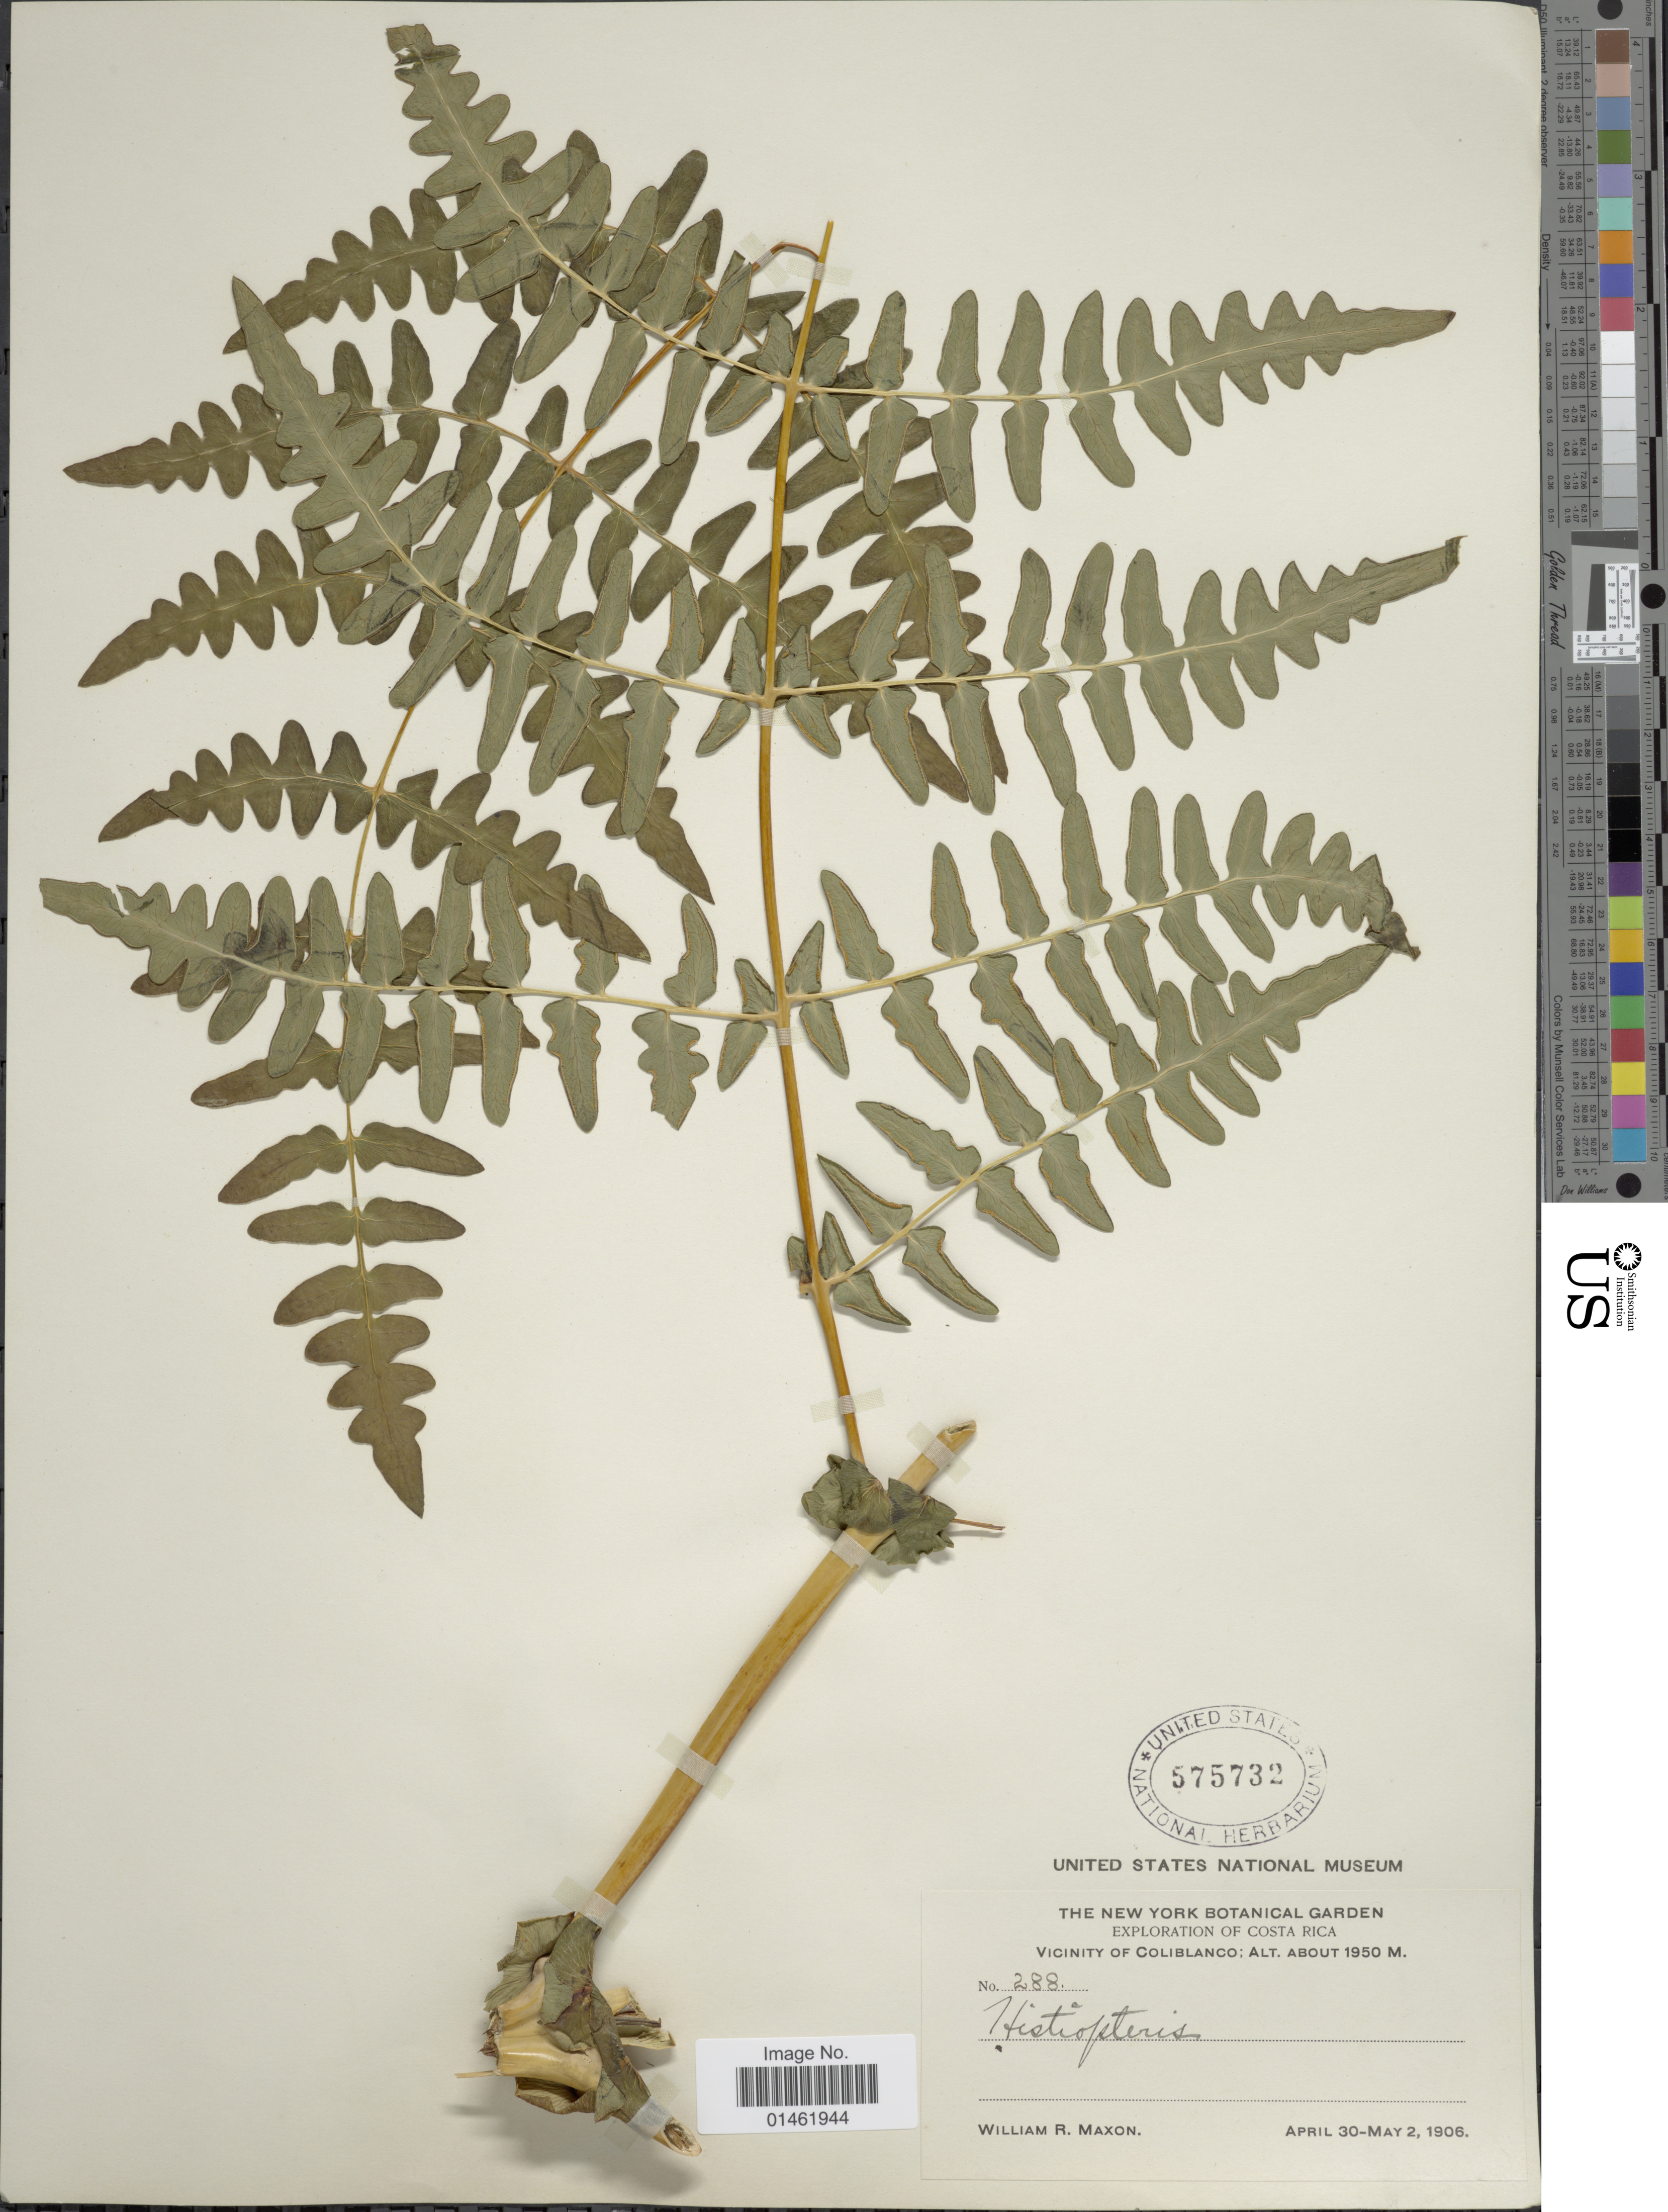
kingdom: Plantae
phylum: Tracheophyta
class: Polypodiopsida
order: Polypodiales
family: Dennstaedtiaceae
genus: Histiopteris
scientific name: Histiopteris incisa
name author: (Thunb.) J. Sm.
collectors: W. R. Maxon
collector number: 288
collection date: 1906-04-30/1906-05-02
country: Costa Rica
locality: Vicinity of Coliblanco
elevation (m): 1950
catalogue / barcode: US 575732